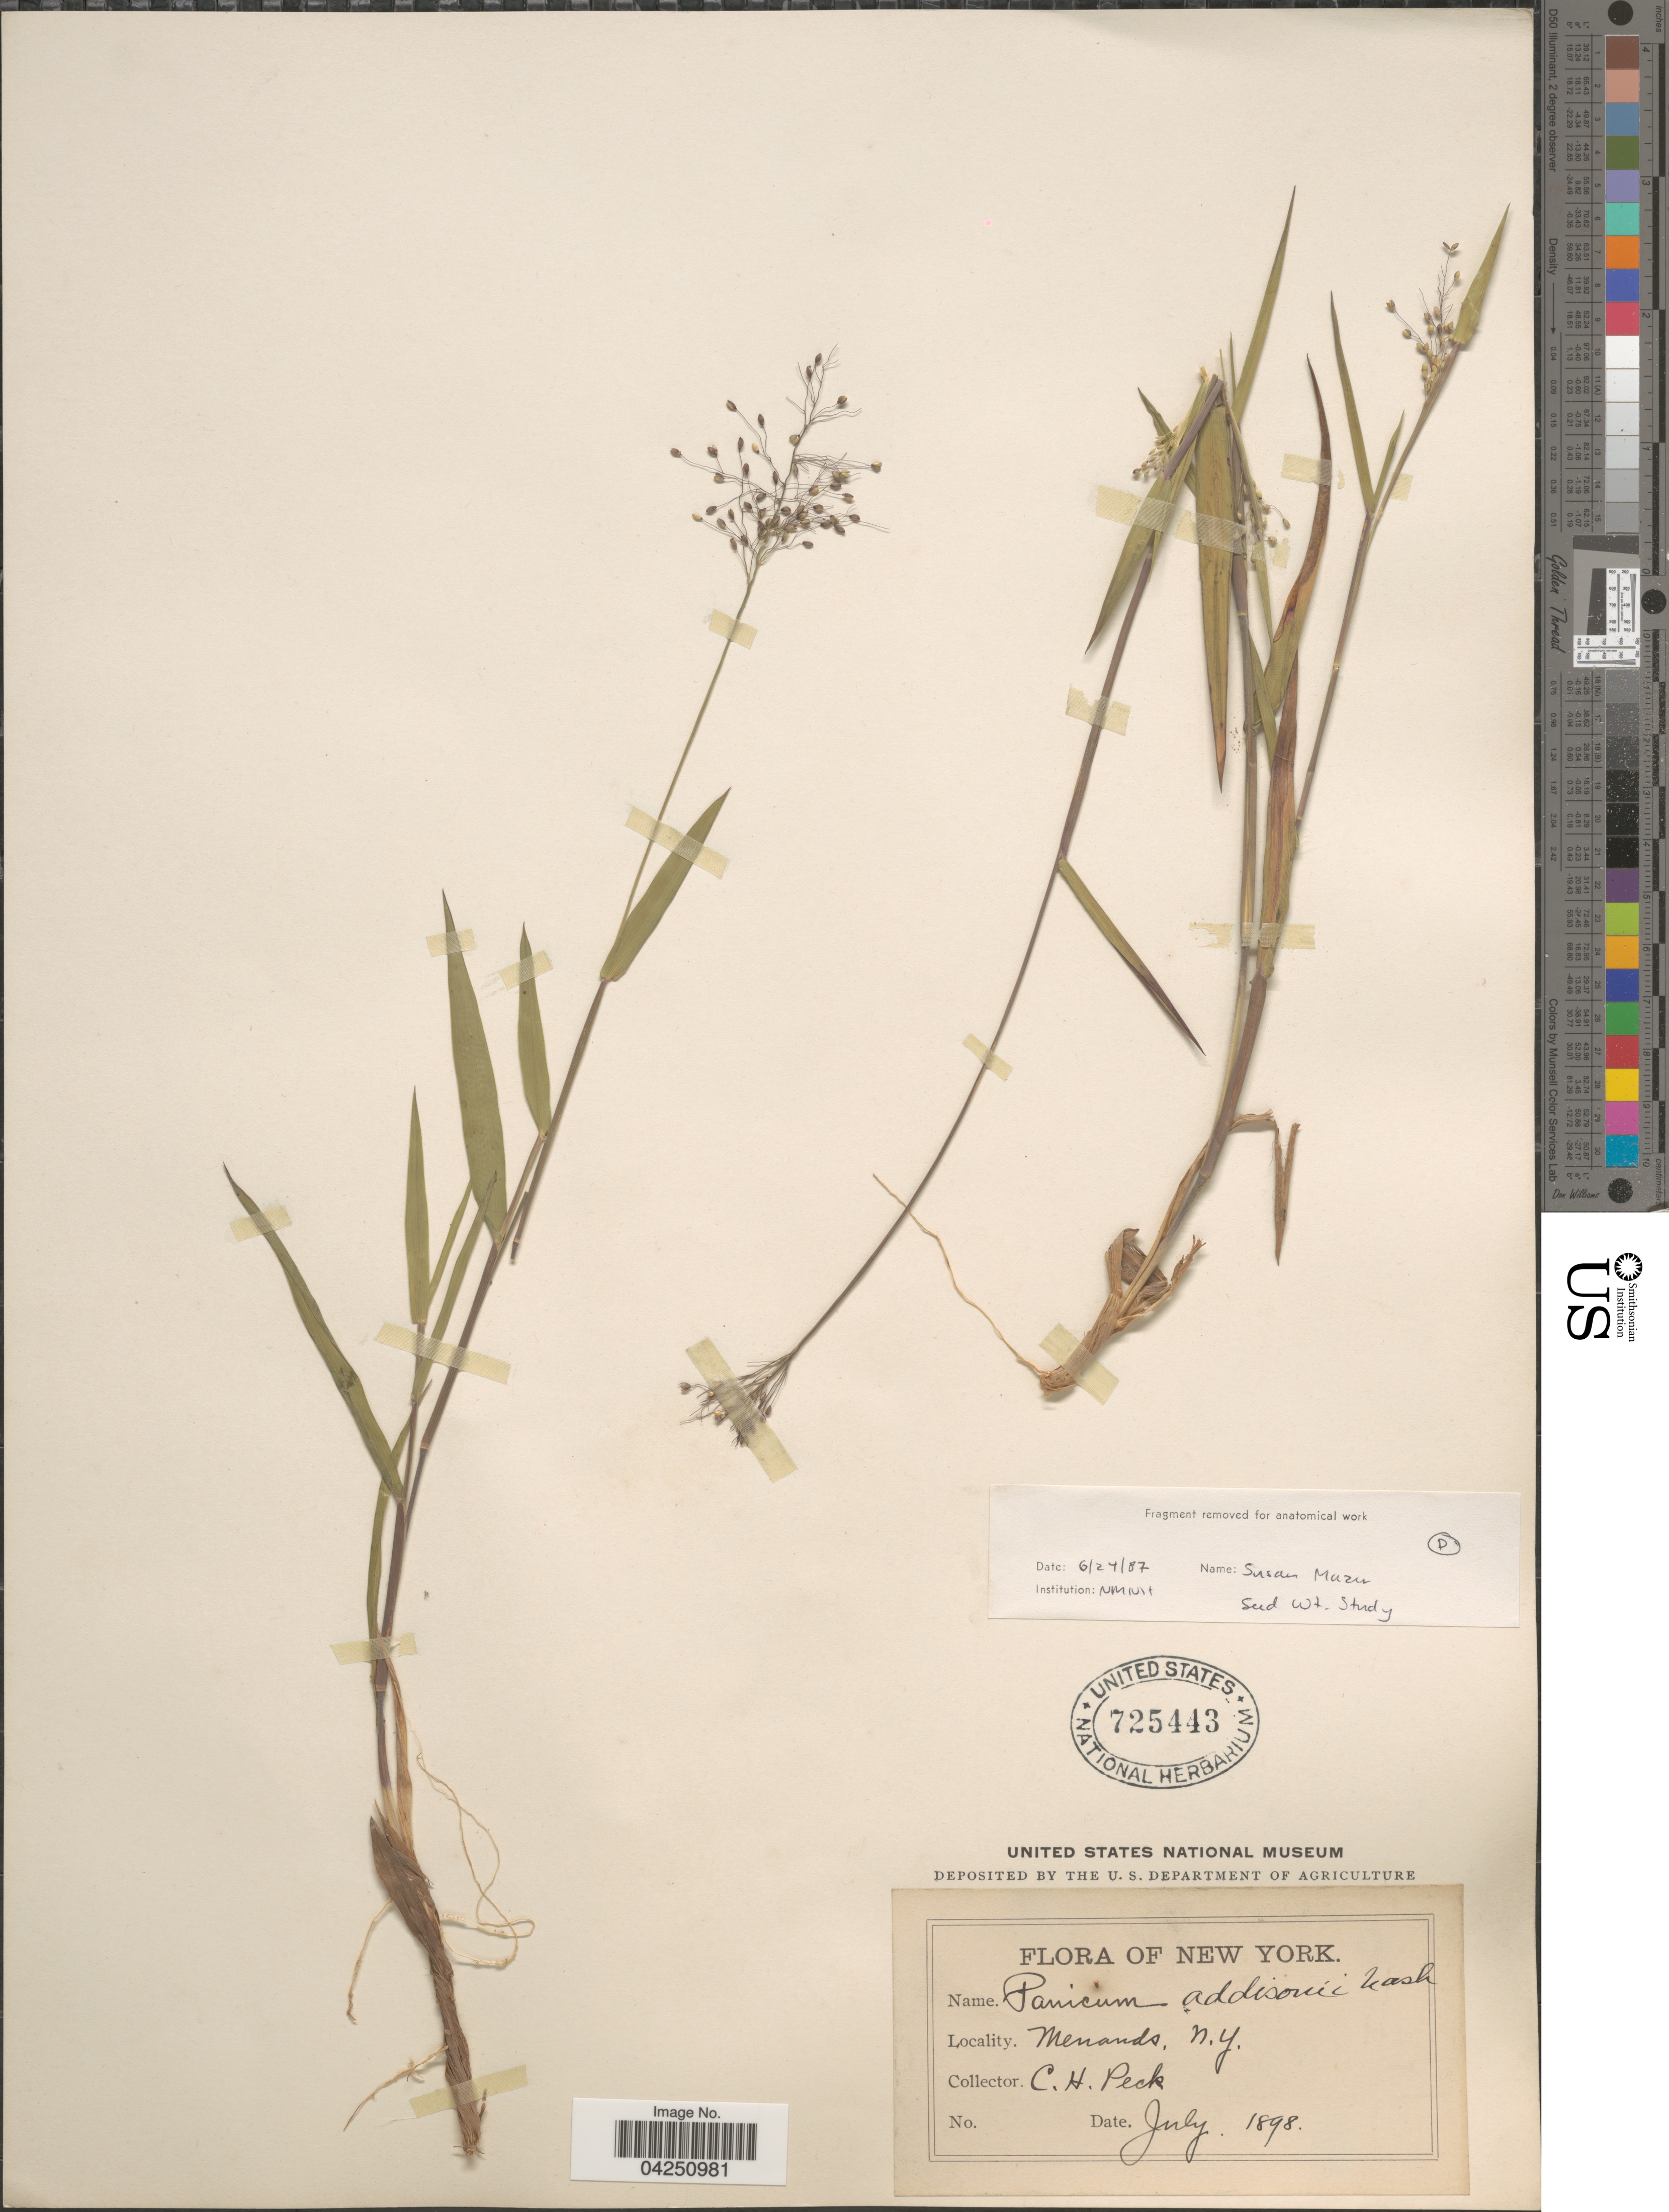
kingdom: Plantae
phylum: Tracheophyta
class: Liliopsida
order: Poales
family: Poaceae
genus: Dichanthelium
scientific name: Dichanthelium acuminatum var. acuminatum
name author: (Sw.) Gould & C.A. Clark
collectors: C. H. Peck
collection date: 1898-07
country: United States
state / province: New York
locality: Menands.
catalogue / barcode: US 725443